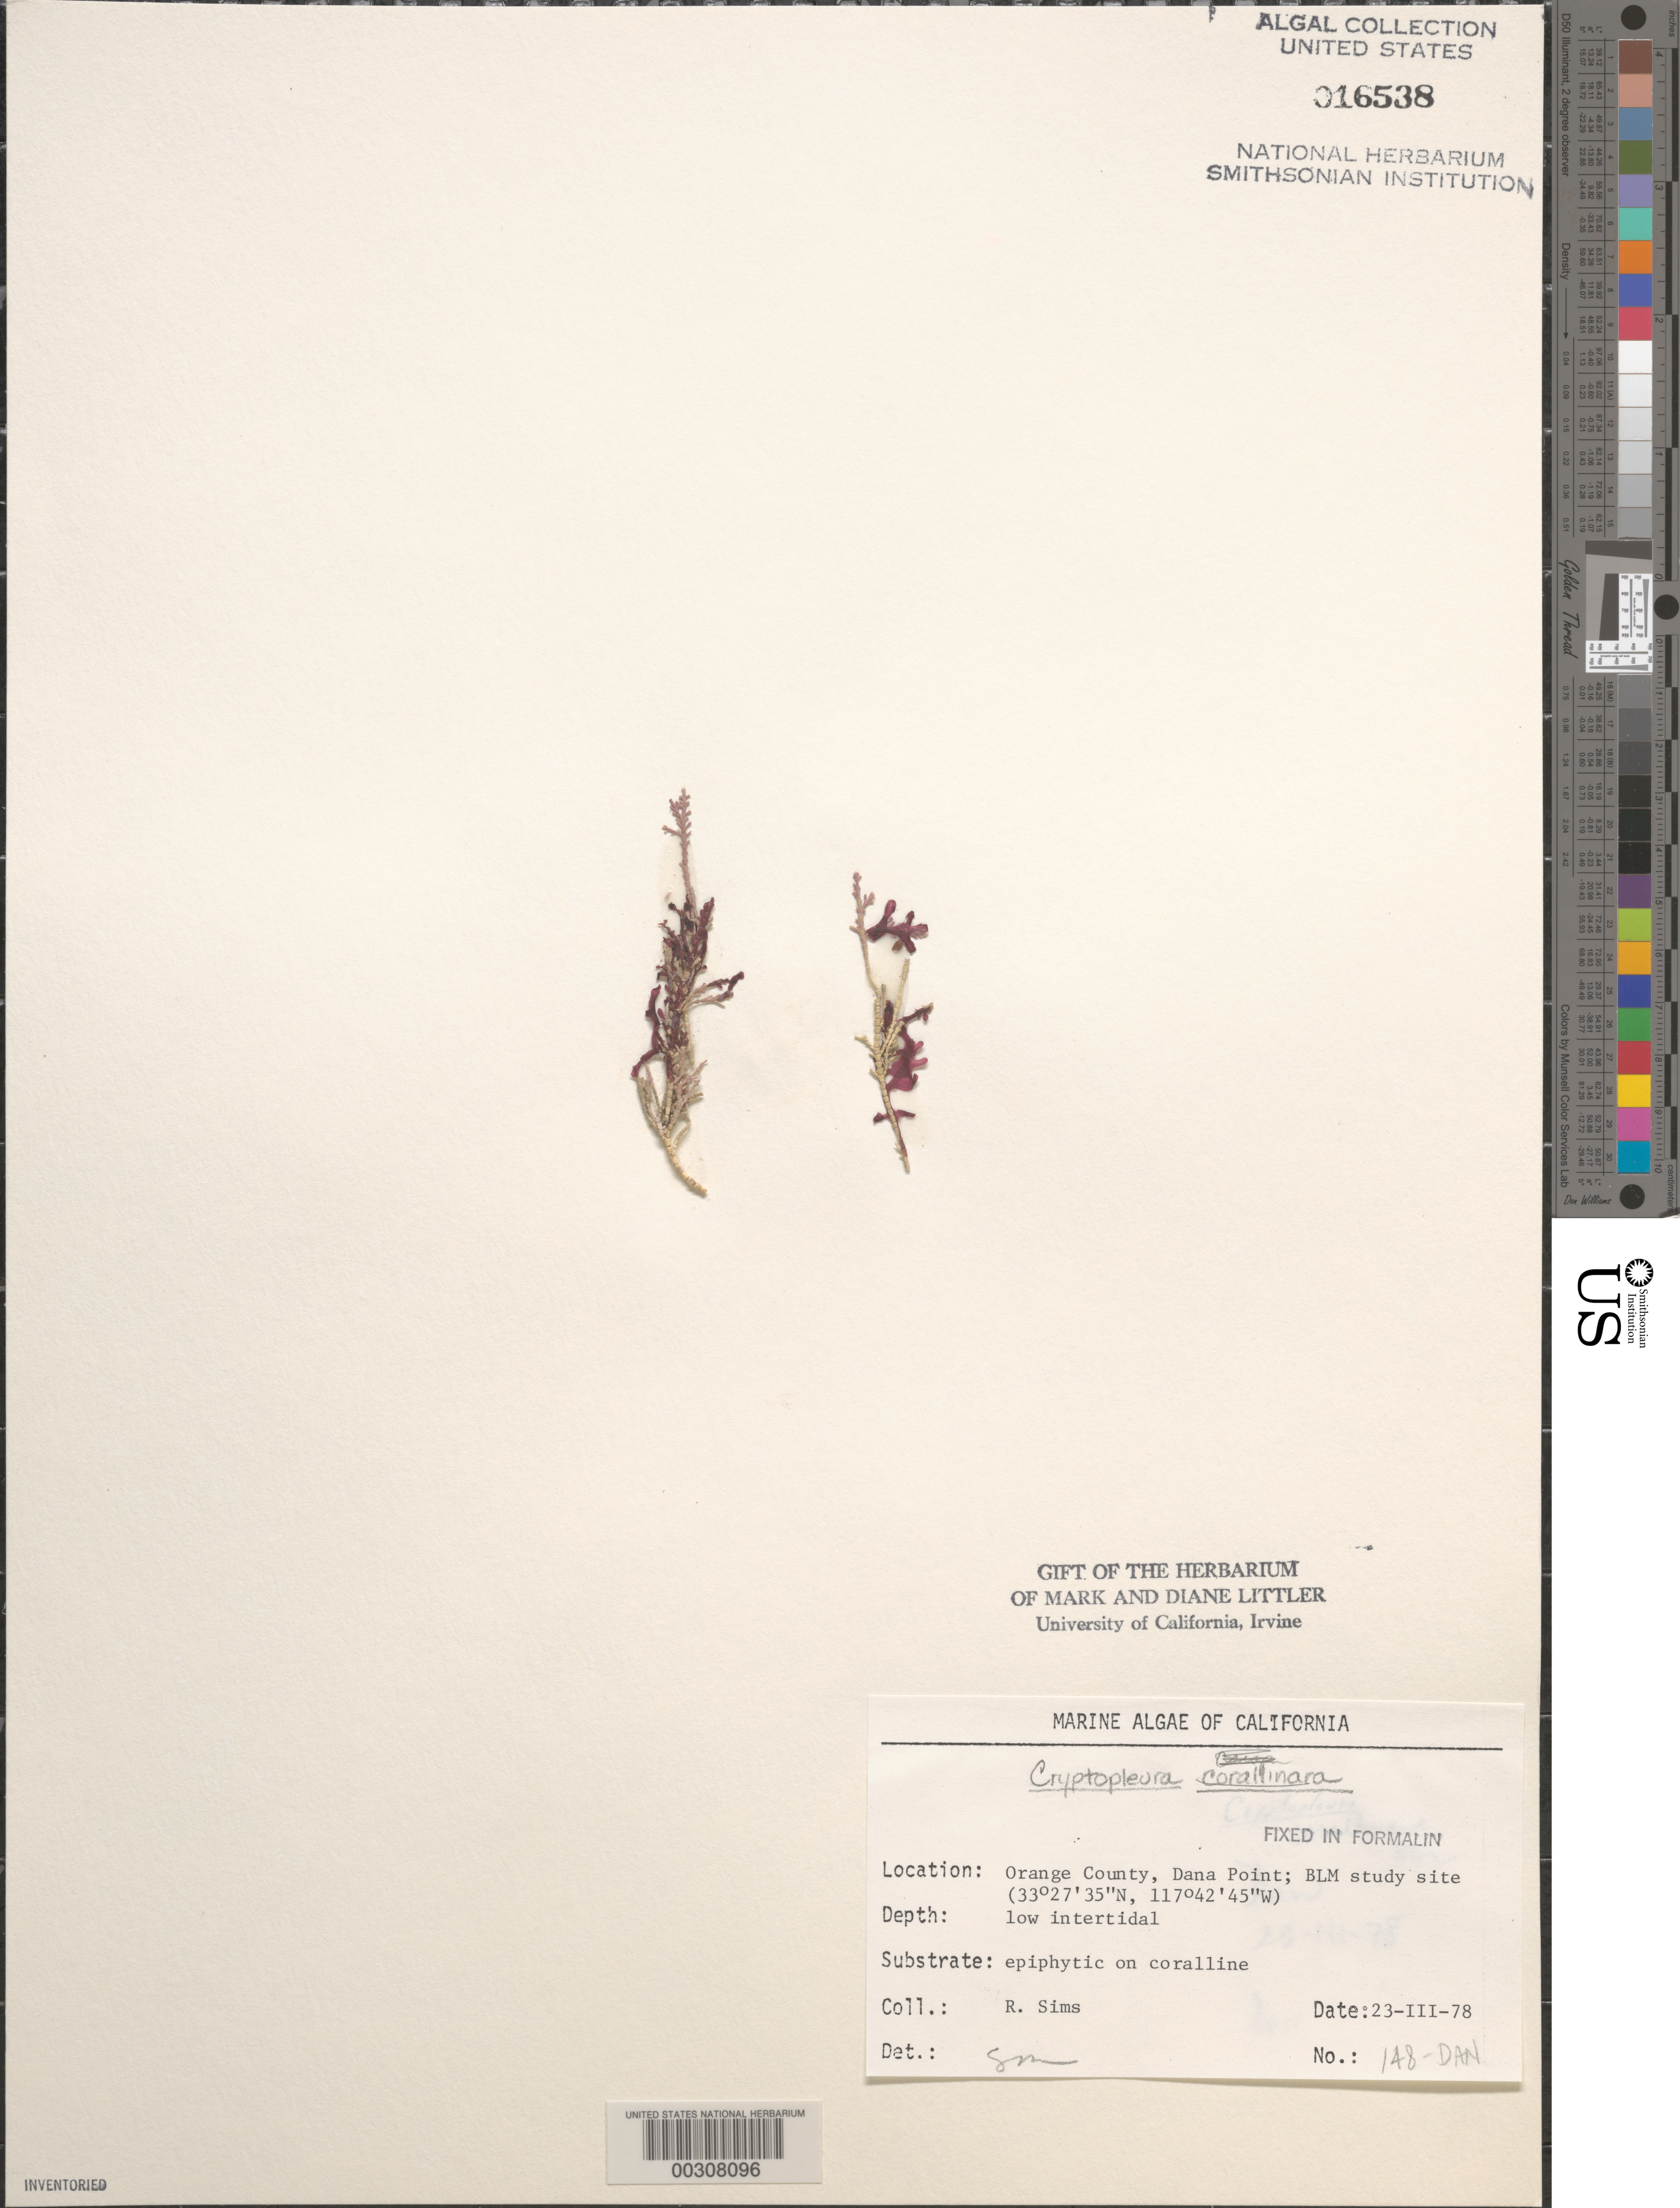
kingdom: Plantae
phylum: Rhodophyta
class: Florideophyceae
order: Ceramiales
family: Delesseriaceae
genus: Cryptopleura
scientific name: Cryptopleura corallinara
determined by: Murray, S. N.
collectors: R. H. Sims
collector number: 148-dan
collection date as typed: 23 Mar 1978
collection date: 1978-03-23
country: United States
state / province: California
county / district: Orange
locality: Dana Point, 1 km north of marina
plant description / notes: BLM-SOCALBIGHT Rocky Intertidal Survey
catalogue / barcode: US 16538